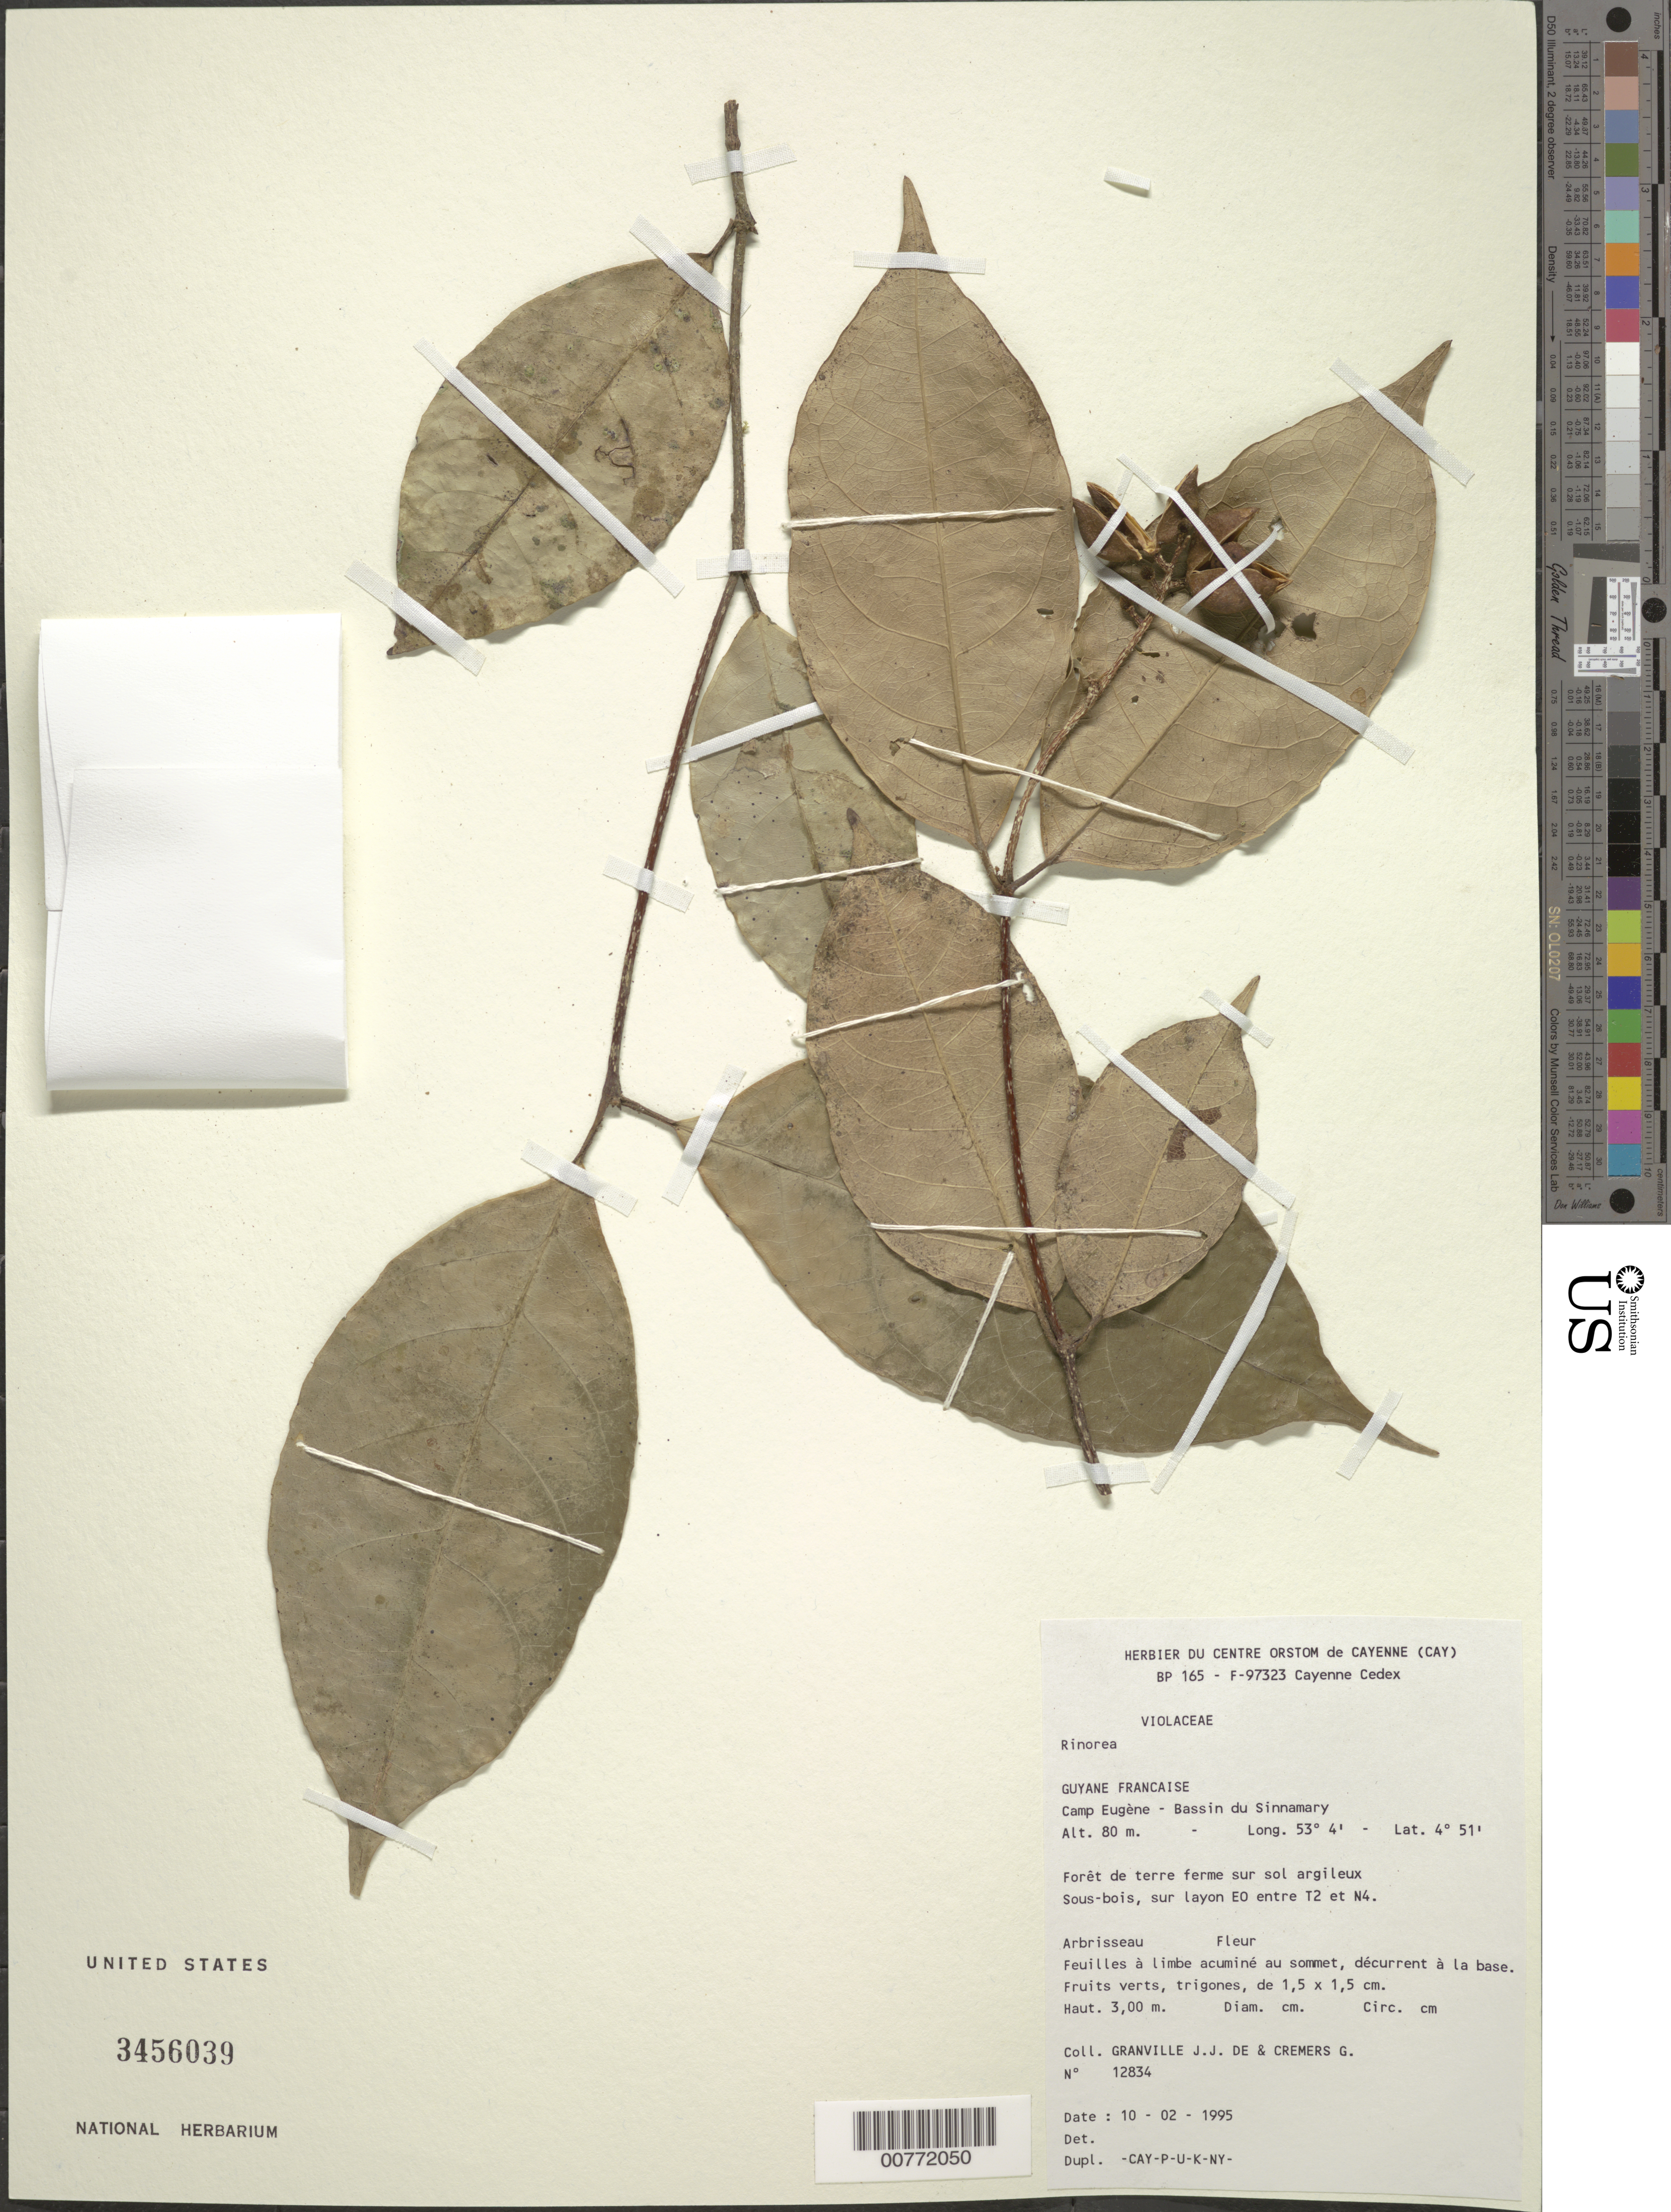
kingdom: Plantae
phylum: Tracheophyta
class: Magnoliopsida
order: Malpighiales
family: Violaceae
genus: Rinorea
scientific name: Rinorea riana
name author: Kuntze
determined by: Hoyos-Gomez, S. E.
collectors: J.-J. de Granville & G. Cremers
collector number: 12834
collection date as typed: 10-Feb-95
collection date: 1995-02-10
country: French Guiana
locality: Camp Eugène, Bassin du Sinnamary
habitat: Forêt de terre ferme sur sol argileux; sous-bois, sur layon EO entre T2 et N4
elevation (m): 80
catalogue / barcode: US 3456039